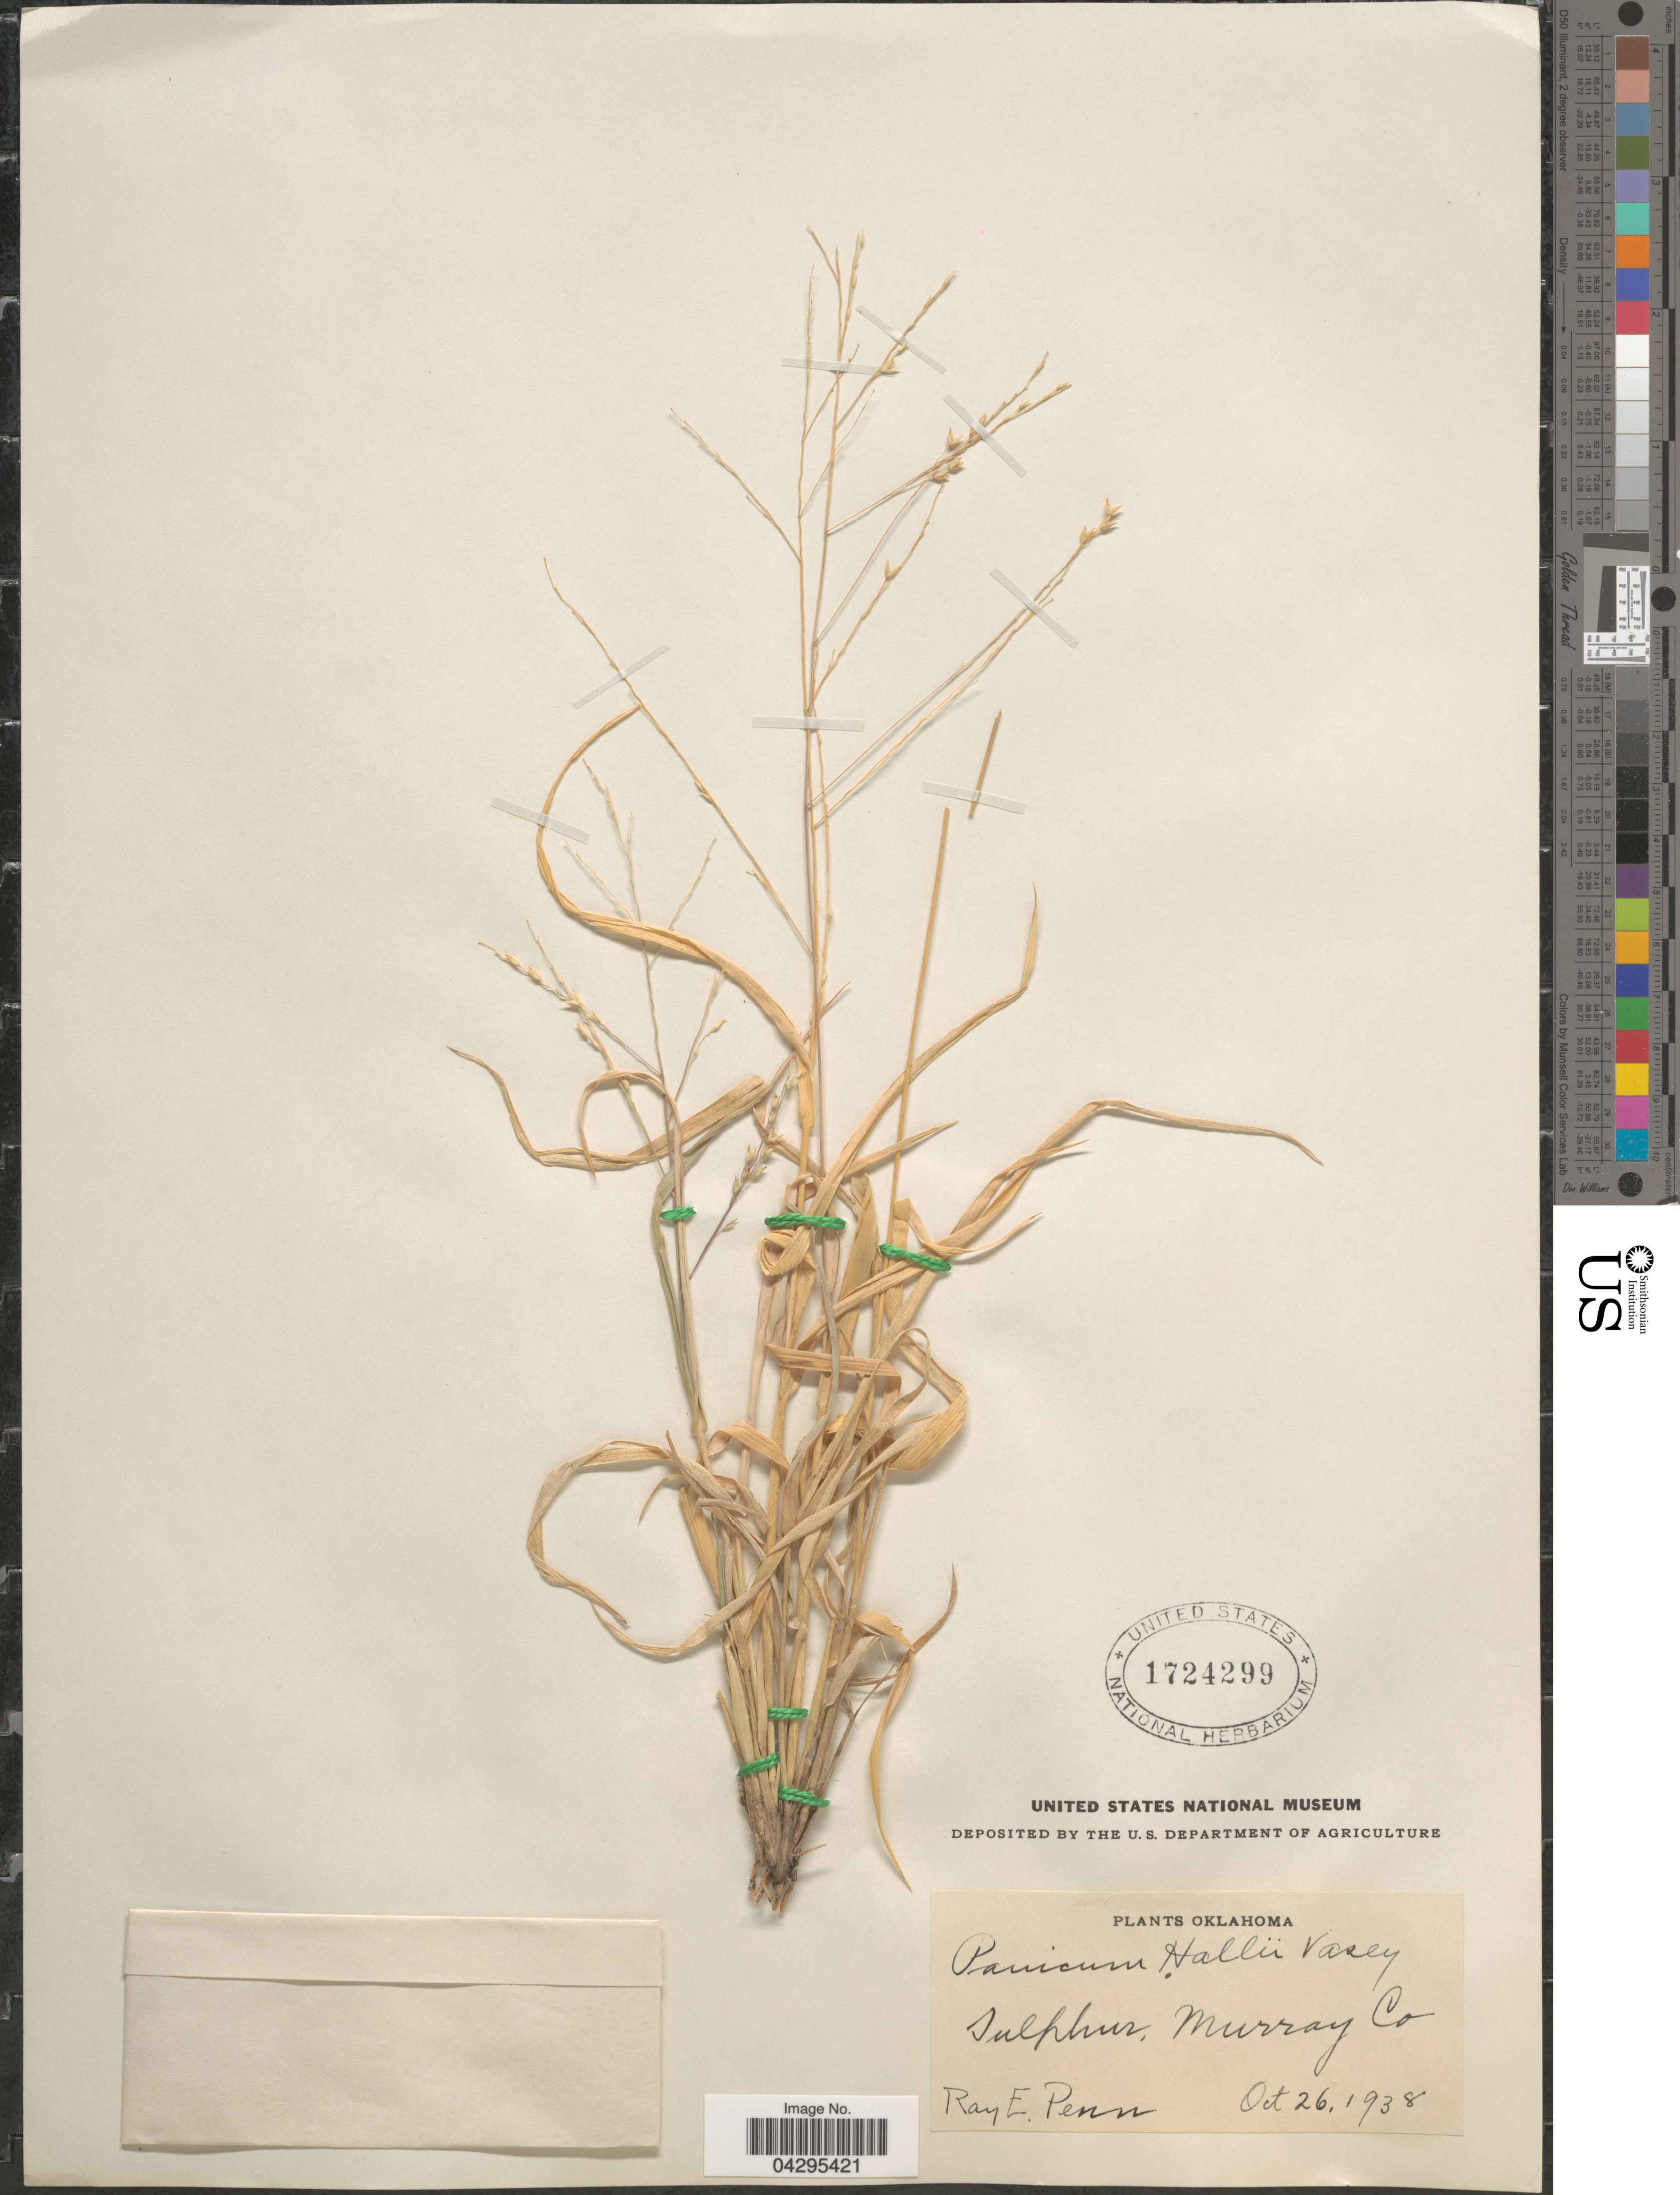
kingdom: Plantae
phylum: Tracheophyta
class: Liliopsida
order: Poales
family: Poaceae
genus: Panicum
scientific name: Panicum hallii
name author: Vasey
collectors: R. Penn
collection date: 1938-10-26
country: United States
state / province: Oklahoma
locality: Sulphur, Murray Co.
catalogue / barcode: US 1724299